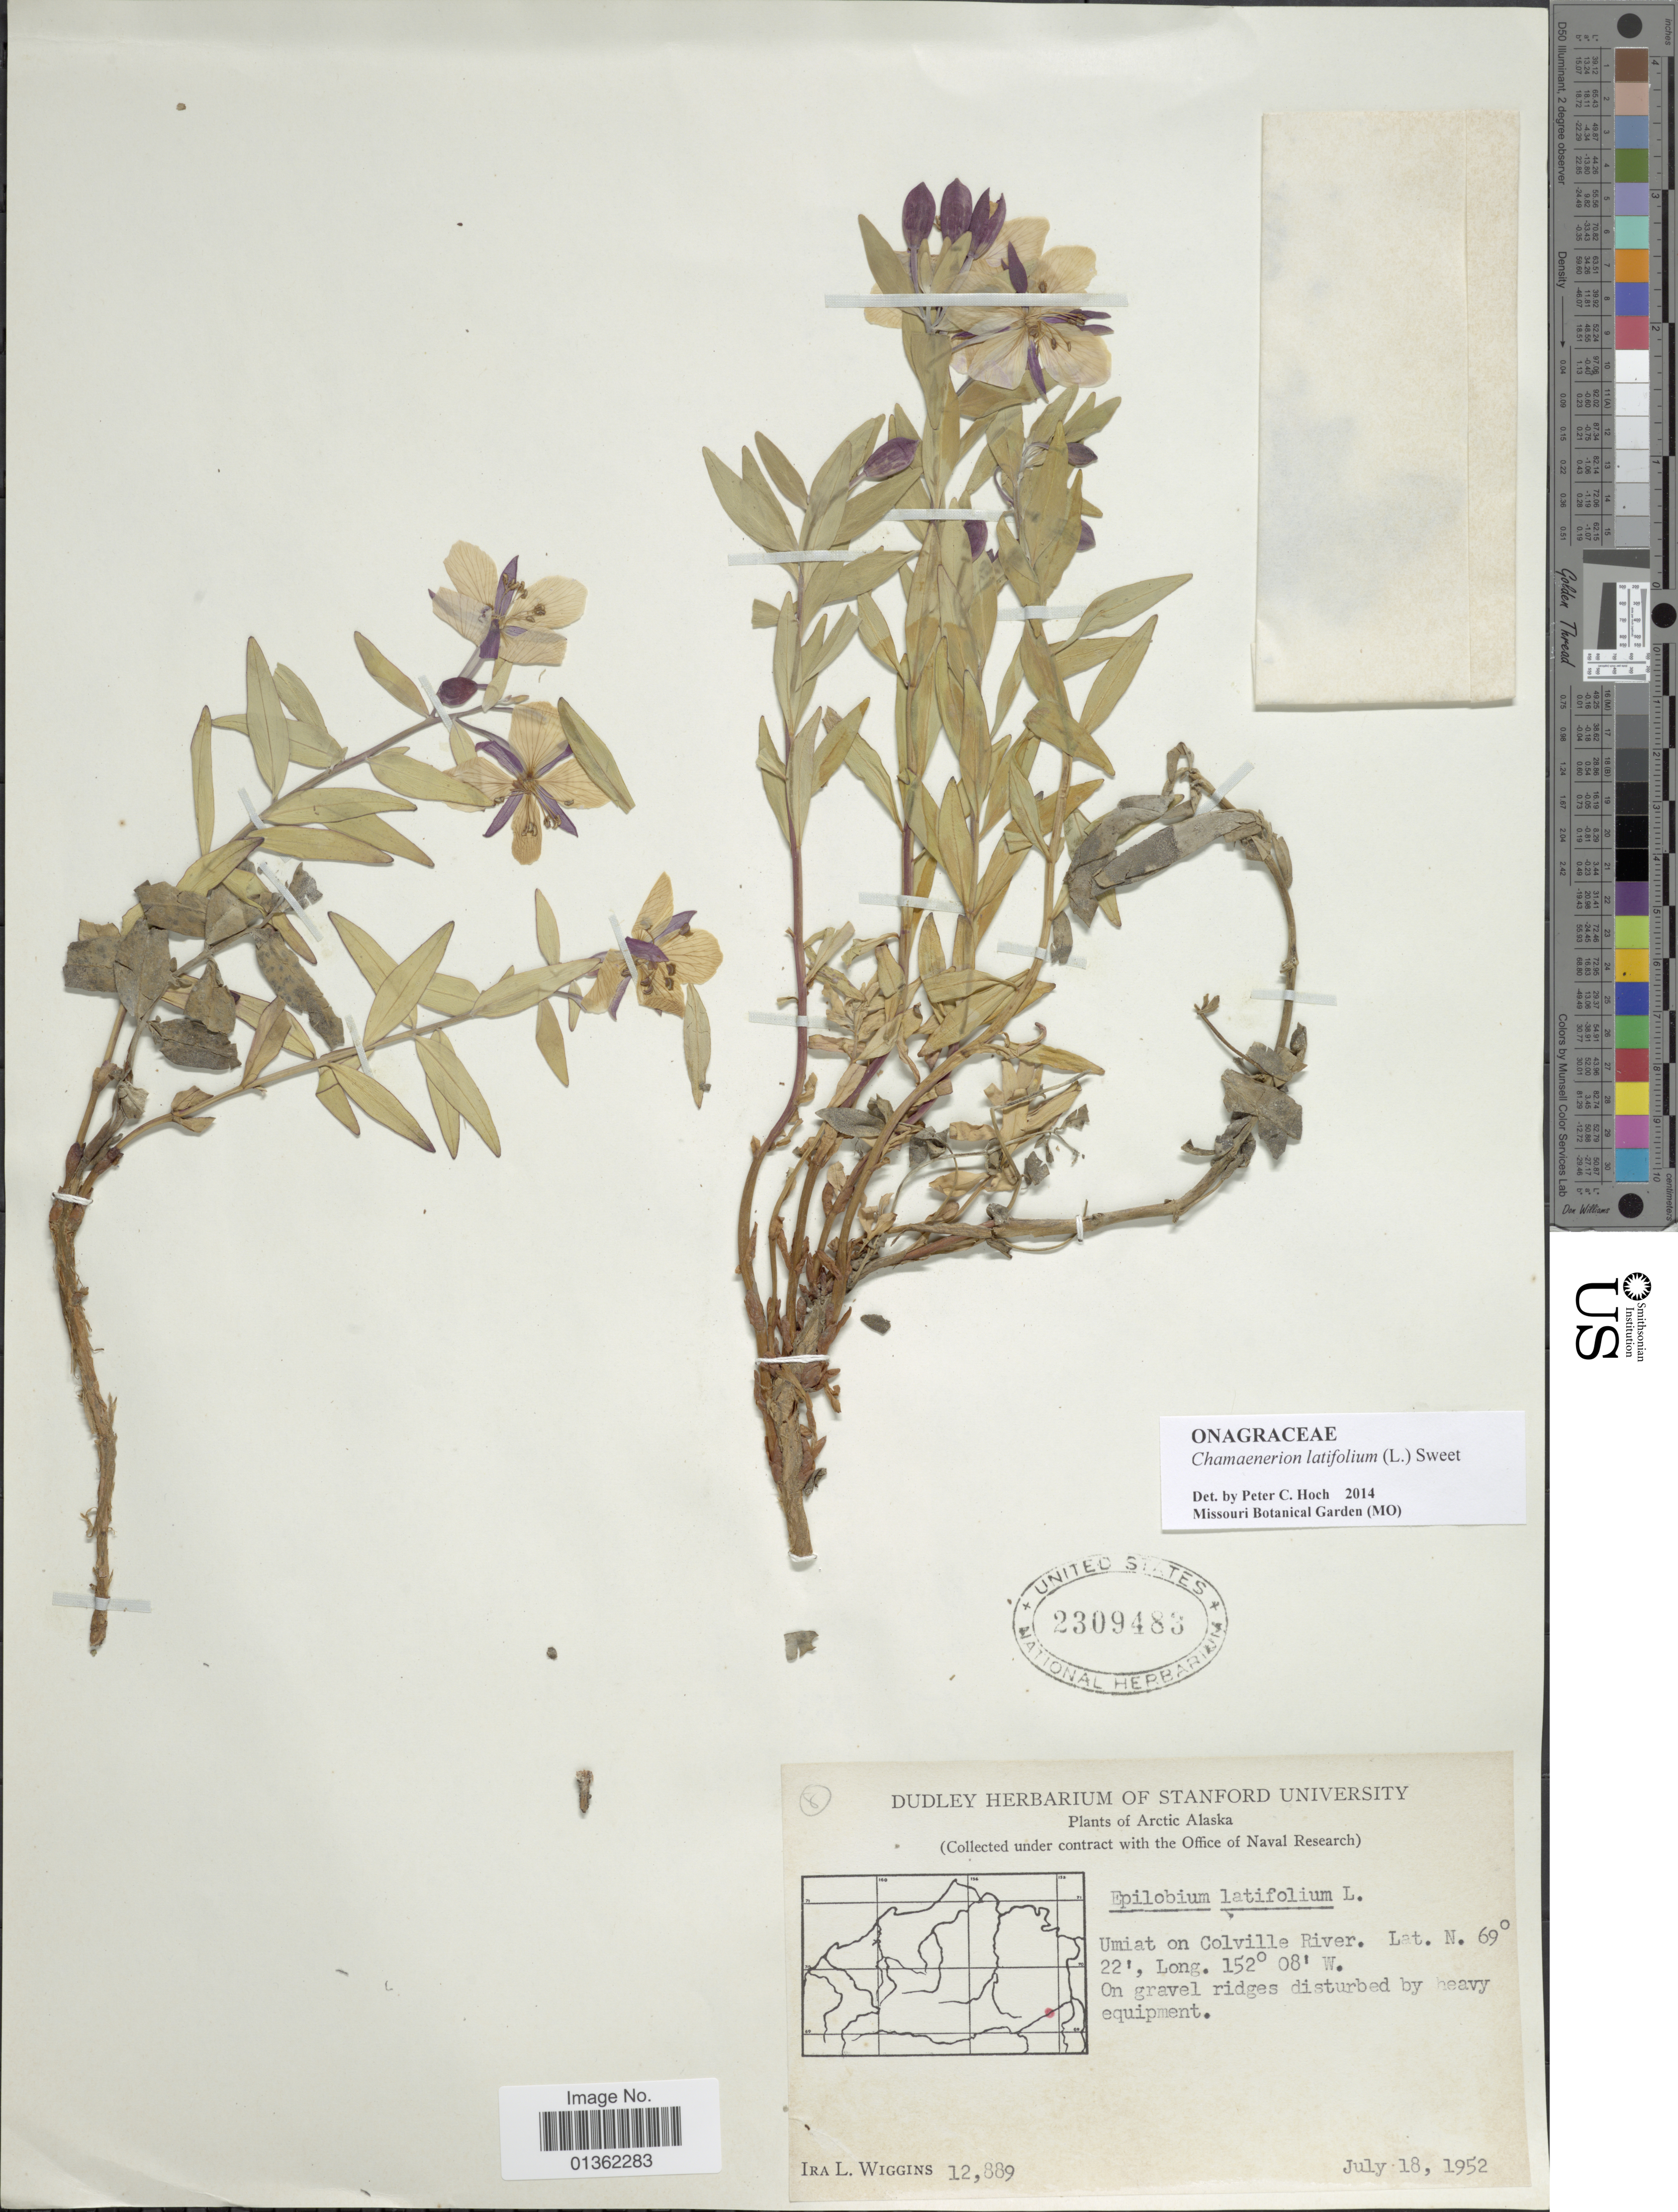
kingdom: Plantae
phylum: Tracheophyta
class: Magnoliopsida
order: Myrtales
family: Onagraceae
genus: Chamaenerion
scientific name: Chamaenerion latifolium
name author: (L.) Th. Fr. & Lange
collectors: I. L. Wiggins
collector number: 12889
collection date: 1952-07-18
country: United States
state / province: Alaska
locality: Arctic Alaska. Umiat on Colville River.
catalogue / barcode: US 2309483